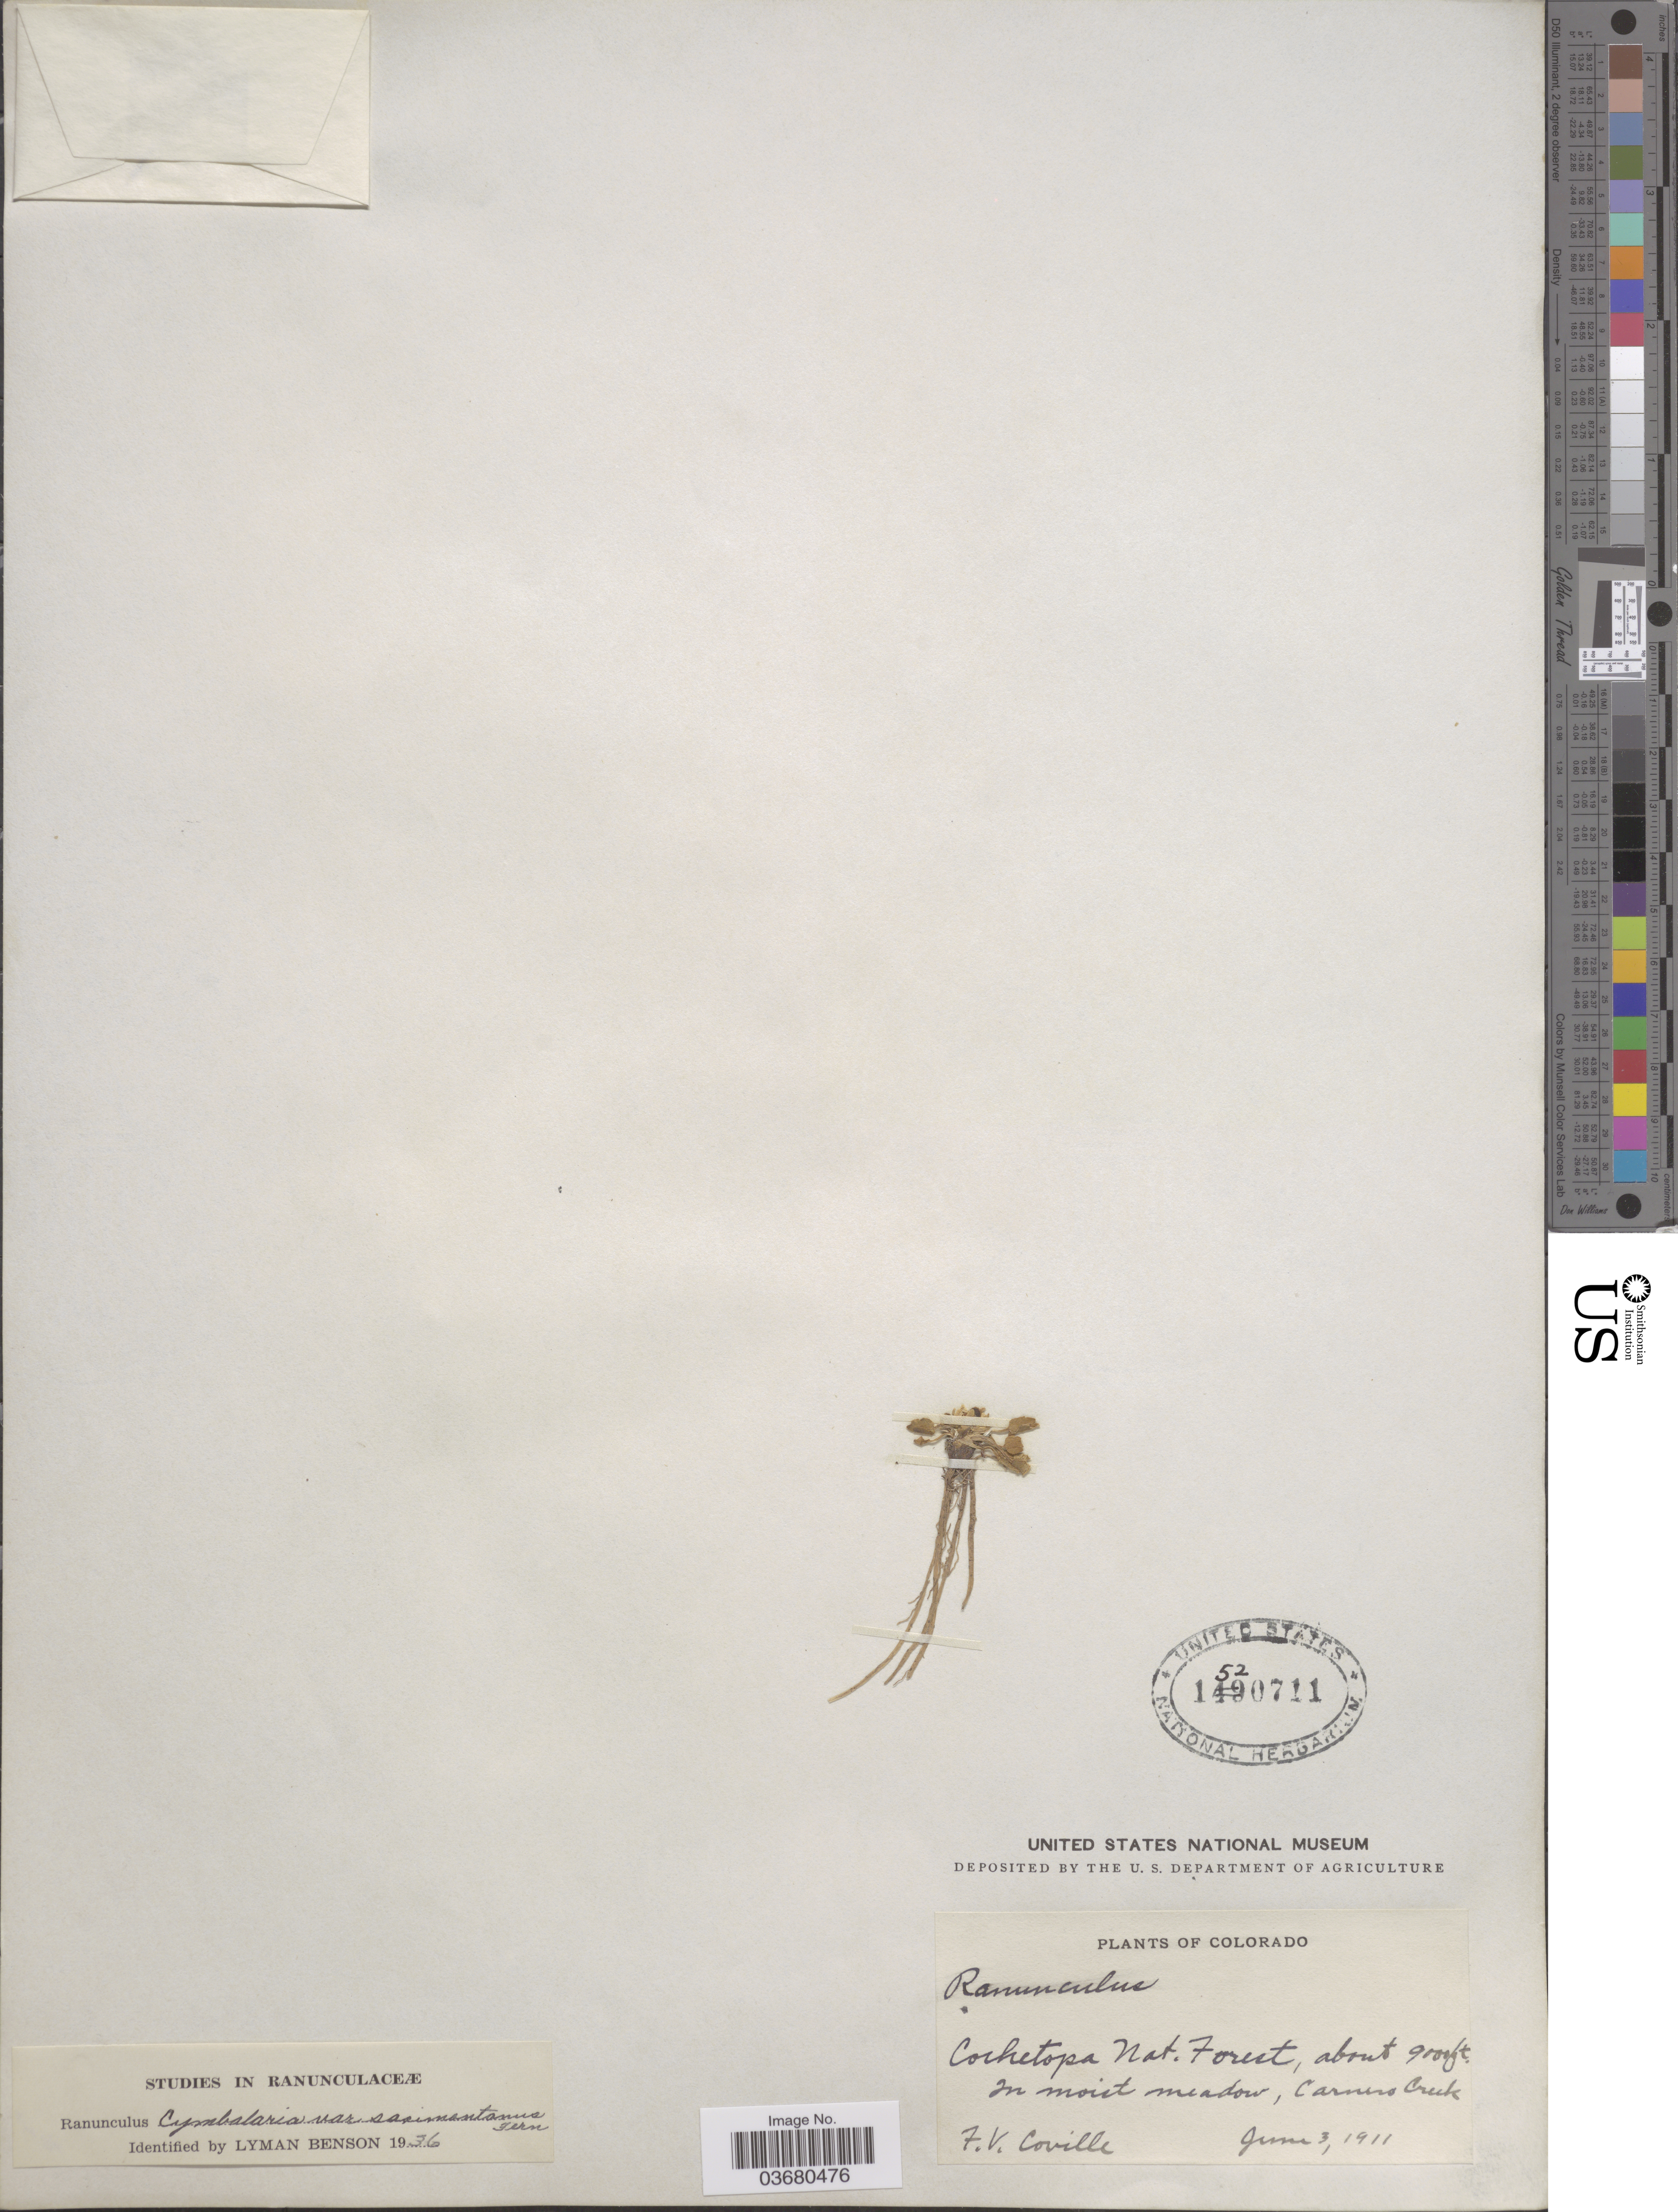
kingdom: Plantae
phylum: Tracheophyta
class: Magnoliopsida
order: Ranunculales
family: Ranunculaceae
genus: Halerpestes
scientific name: Halerpestes cymbalaria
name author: (Pursh) Greene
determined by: Strong, M. T., (US), Smithsonian Institution - National Museum of Natural History (UNITED STATES)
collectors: F. V. Coville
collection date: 1911-06-03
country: United States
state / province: Colorado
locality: Cochetopa Nat. Forest. Carnero Creek.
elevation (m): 2743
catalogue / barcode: US 1520711